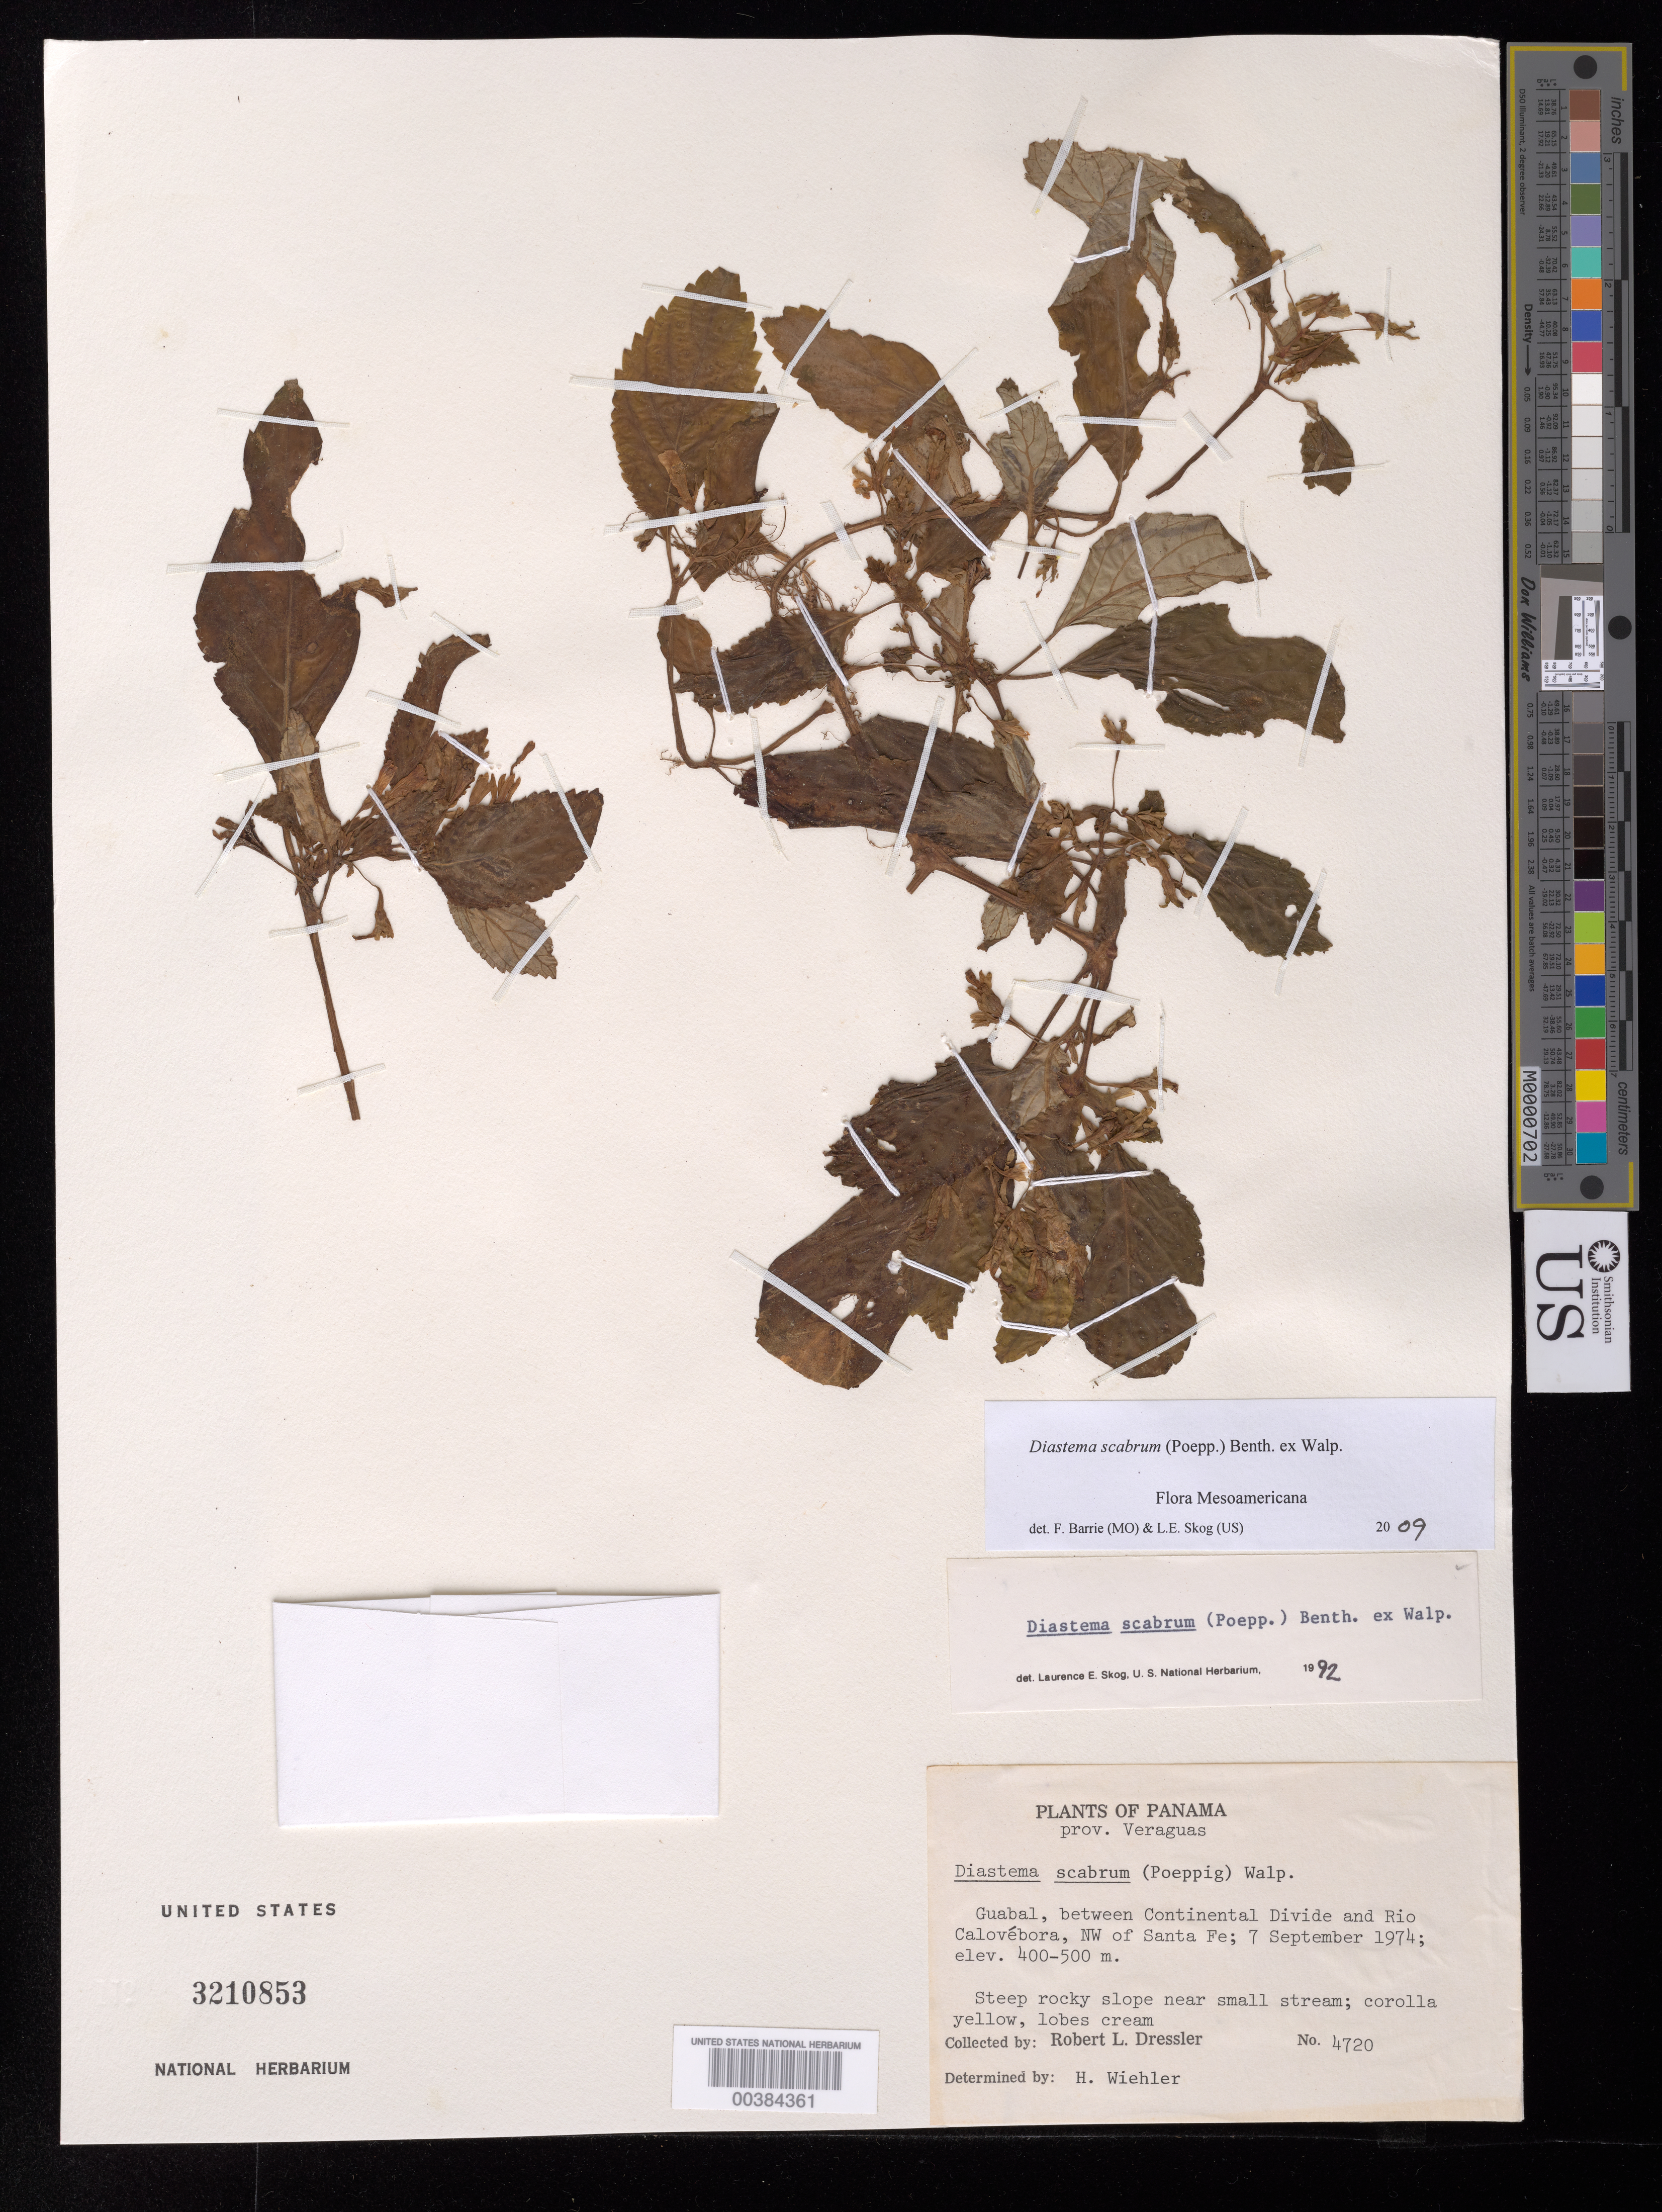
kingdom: Plantae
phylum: Tracheophyta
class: Magnoliopsida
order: Lamiales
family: Gesneriaceae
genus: Diastema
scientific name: Diastema scabrum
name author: (Poepp.) Benth. ex Walp.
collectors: R. Dressler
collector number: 4720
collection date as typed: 07 Sep 1974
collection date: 1974-09-07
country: Panama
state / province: Veraguas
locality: Guabal, between continental divide and Tio Calovebora, NW of Santa Fe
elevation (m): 400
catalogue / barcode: US 3210853